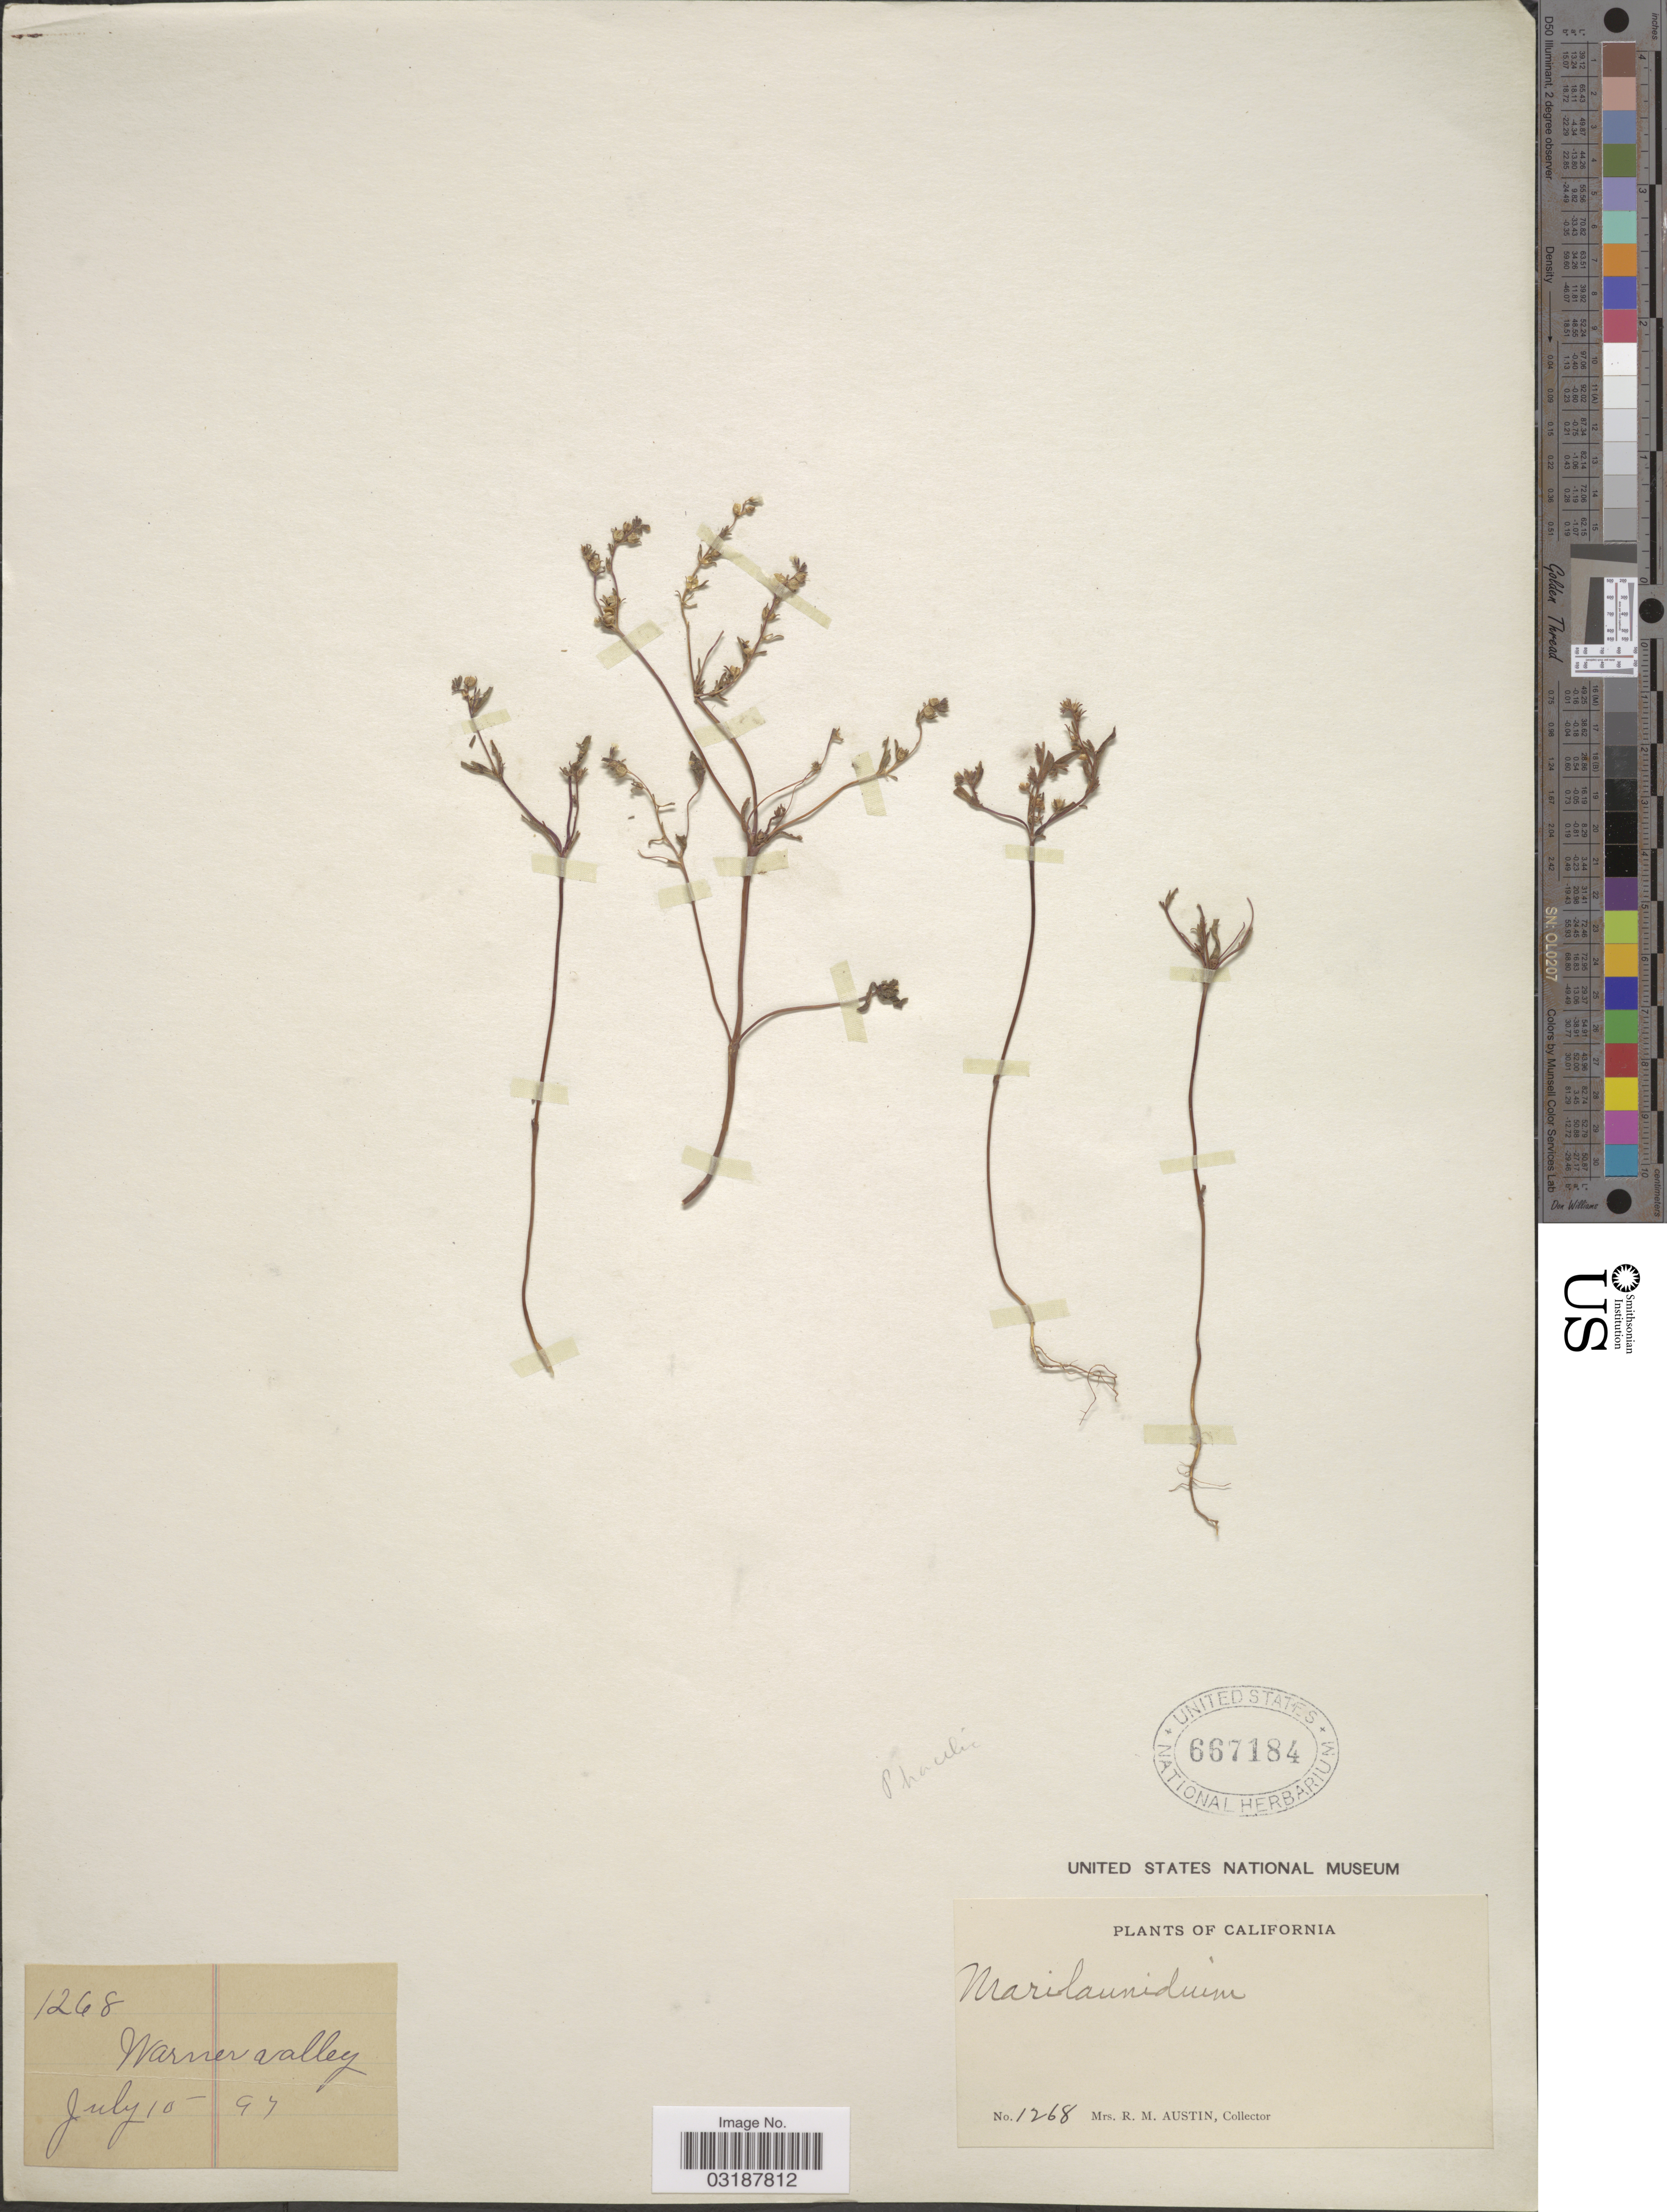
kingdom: Plantae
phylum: Tracheophyta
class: Magnoliopsida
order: Boraginales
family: Hydrophyllaceae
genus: Phacelia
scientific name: Phacelia sp.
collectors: R. Austin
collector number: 1268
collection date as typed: Transcribed d/m/y: 10/7/97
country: United States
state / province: California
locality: Warner valley.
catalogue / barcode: US 667184